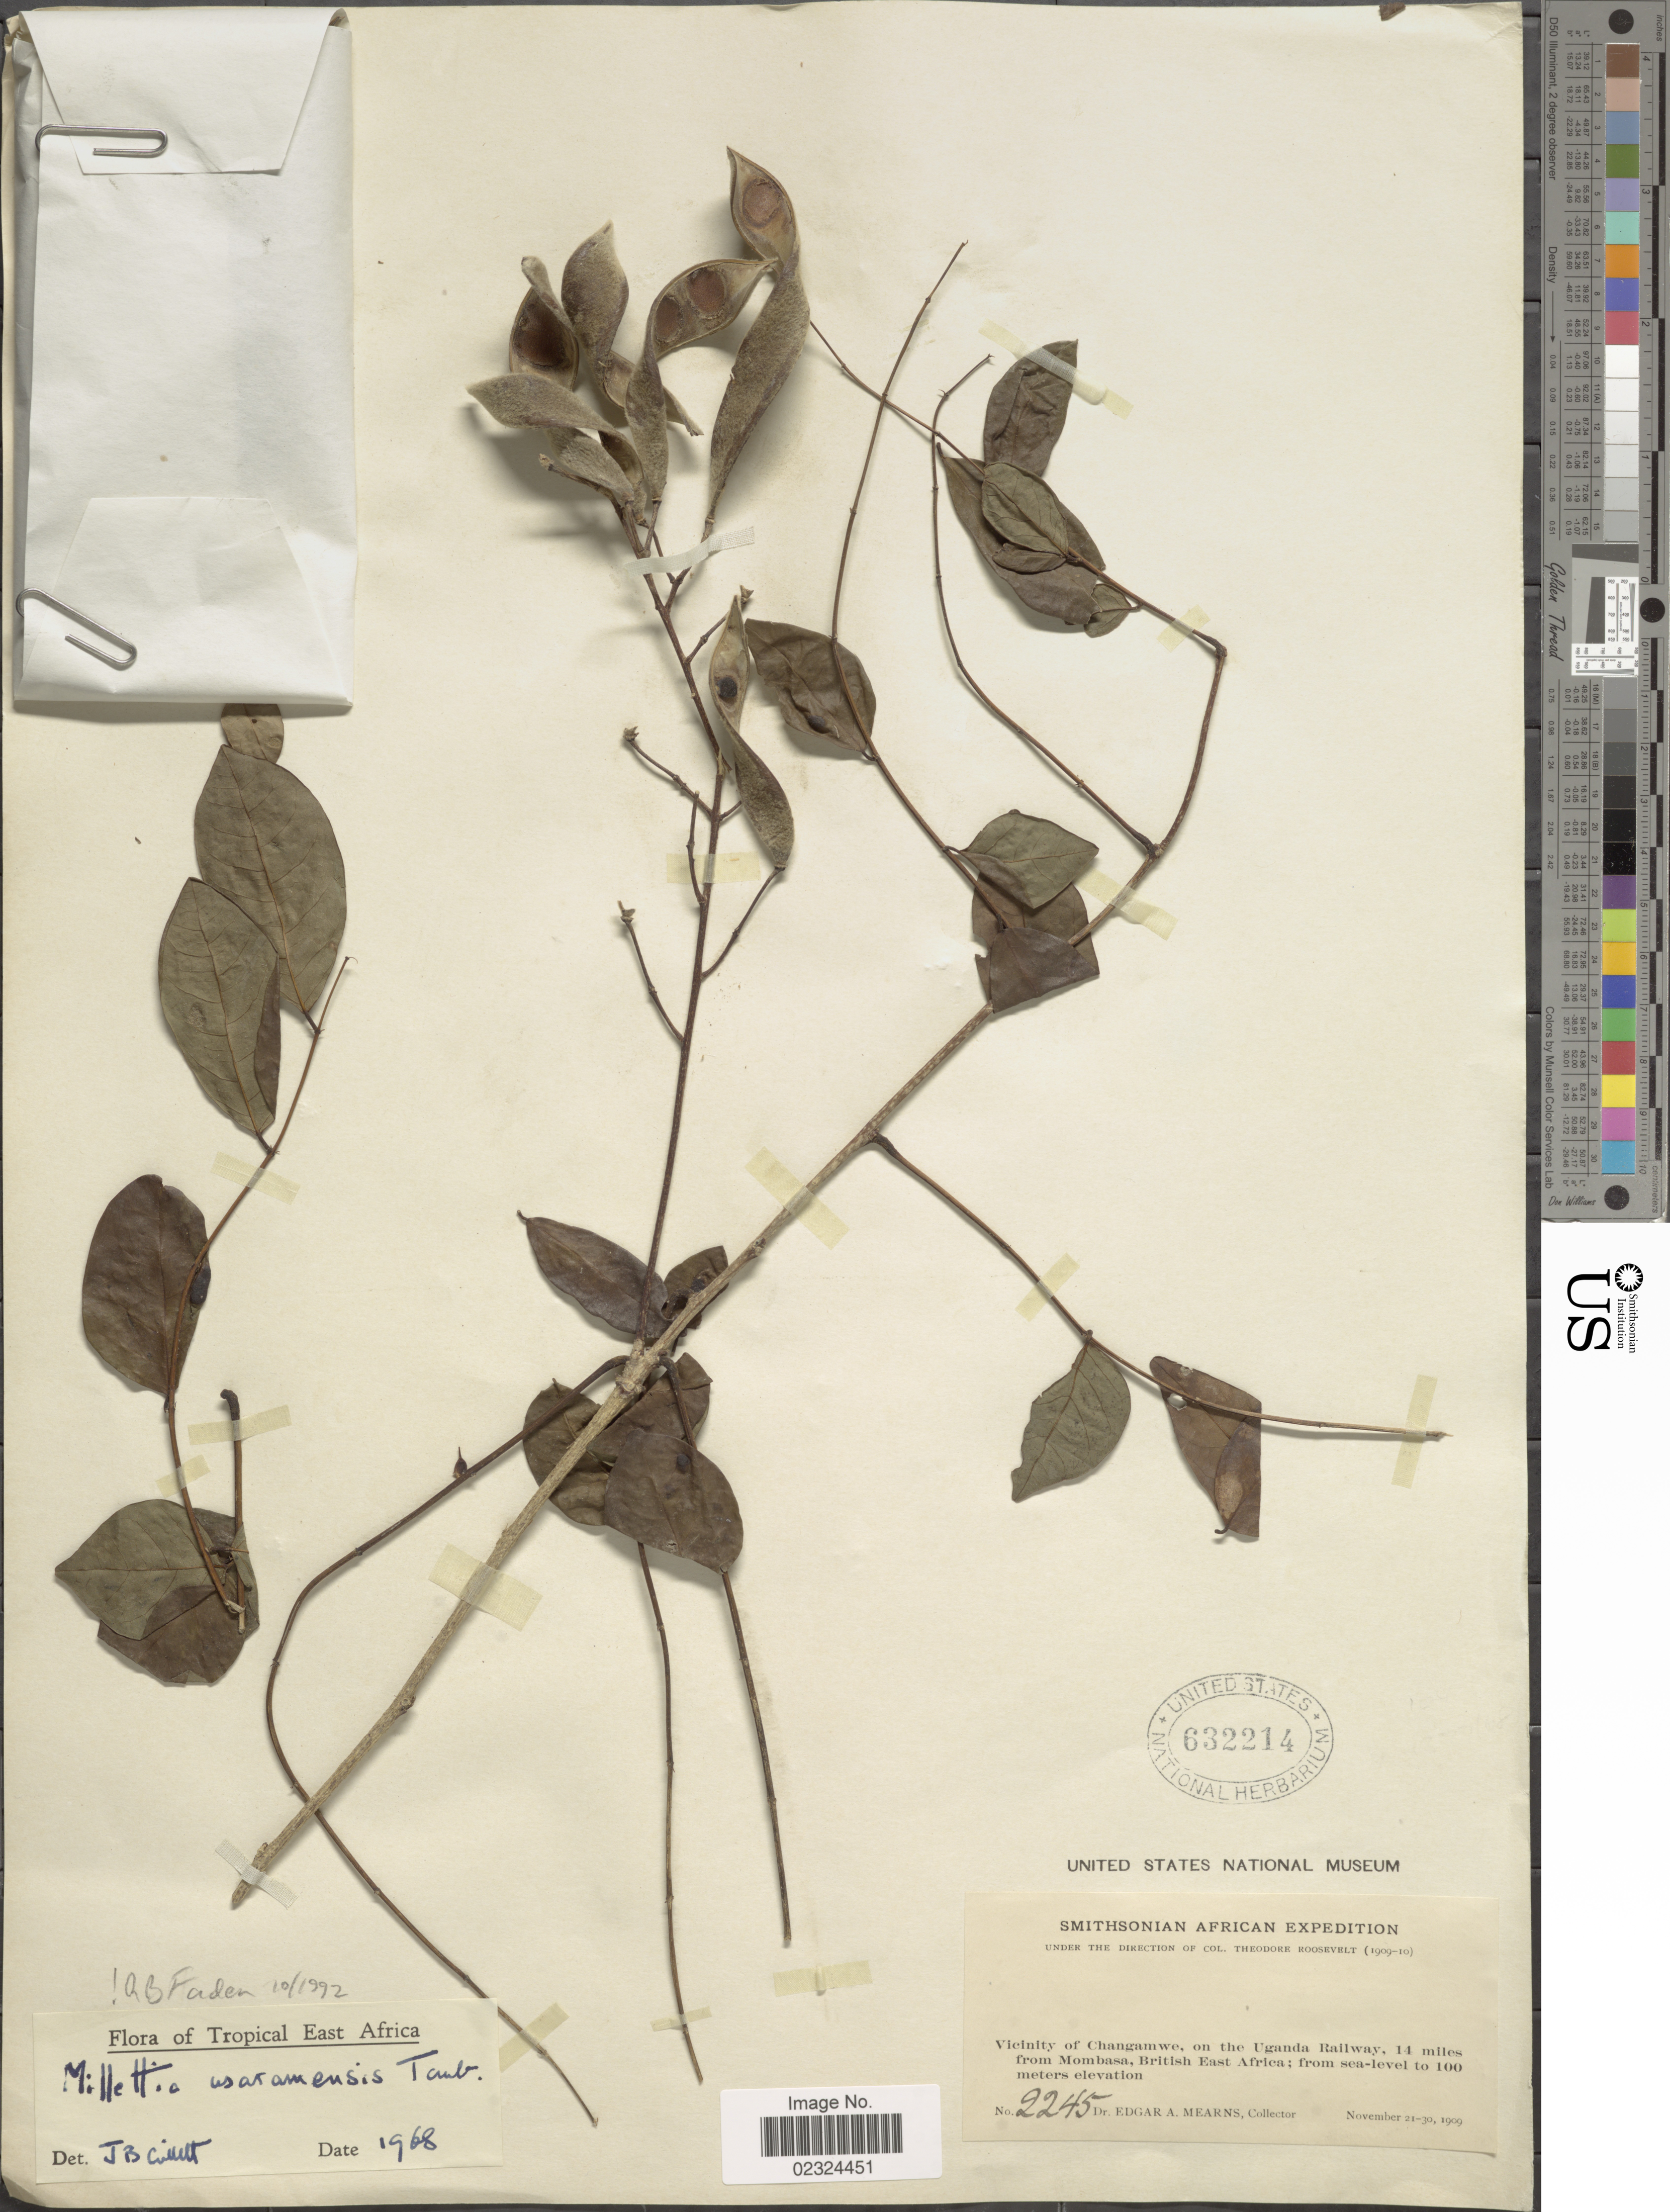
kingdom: Plantae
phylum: Tracheophyta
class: Magnoliopsida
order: Fabales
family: Fabaceae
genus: Millettia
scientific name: Millettia usaramensis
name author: Taub.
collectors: E. A. Mearns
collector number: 2245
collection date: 1909-11-21/1909-11-30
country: Kenya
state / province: Mombasa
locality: Vicinity of Changamwe, on the Uganda Railway, 14 miles from Mombasa, British East Africa.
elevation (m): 0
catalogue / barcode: US 632214